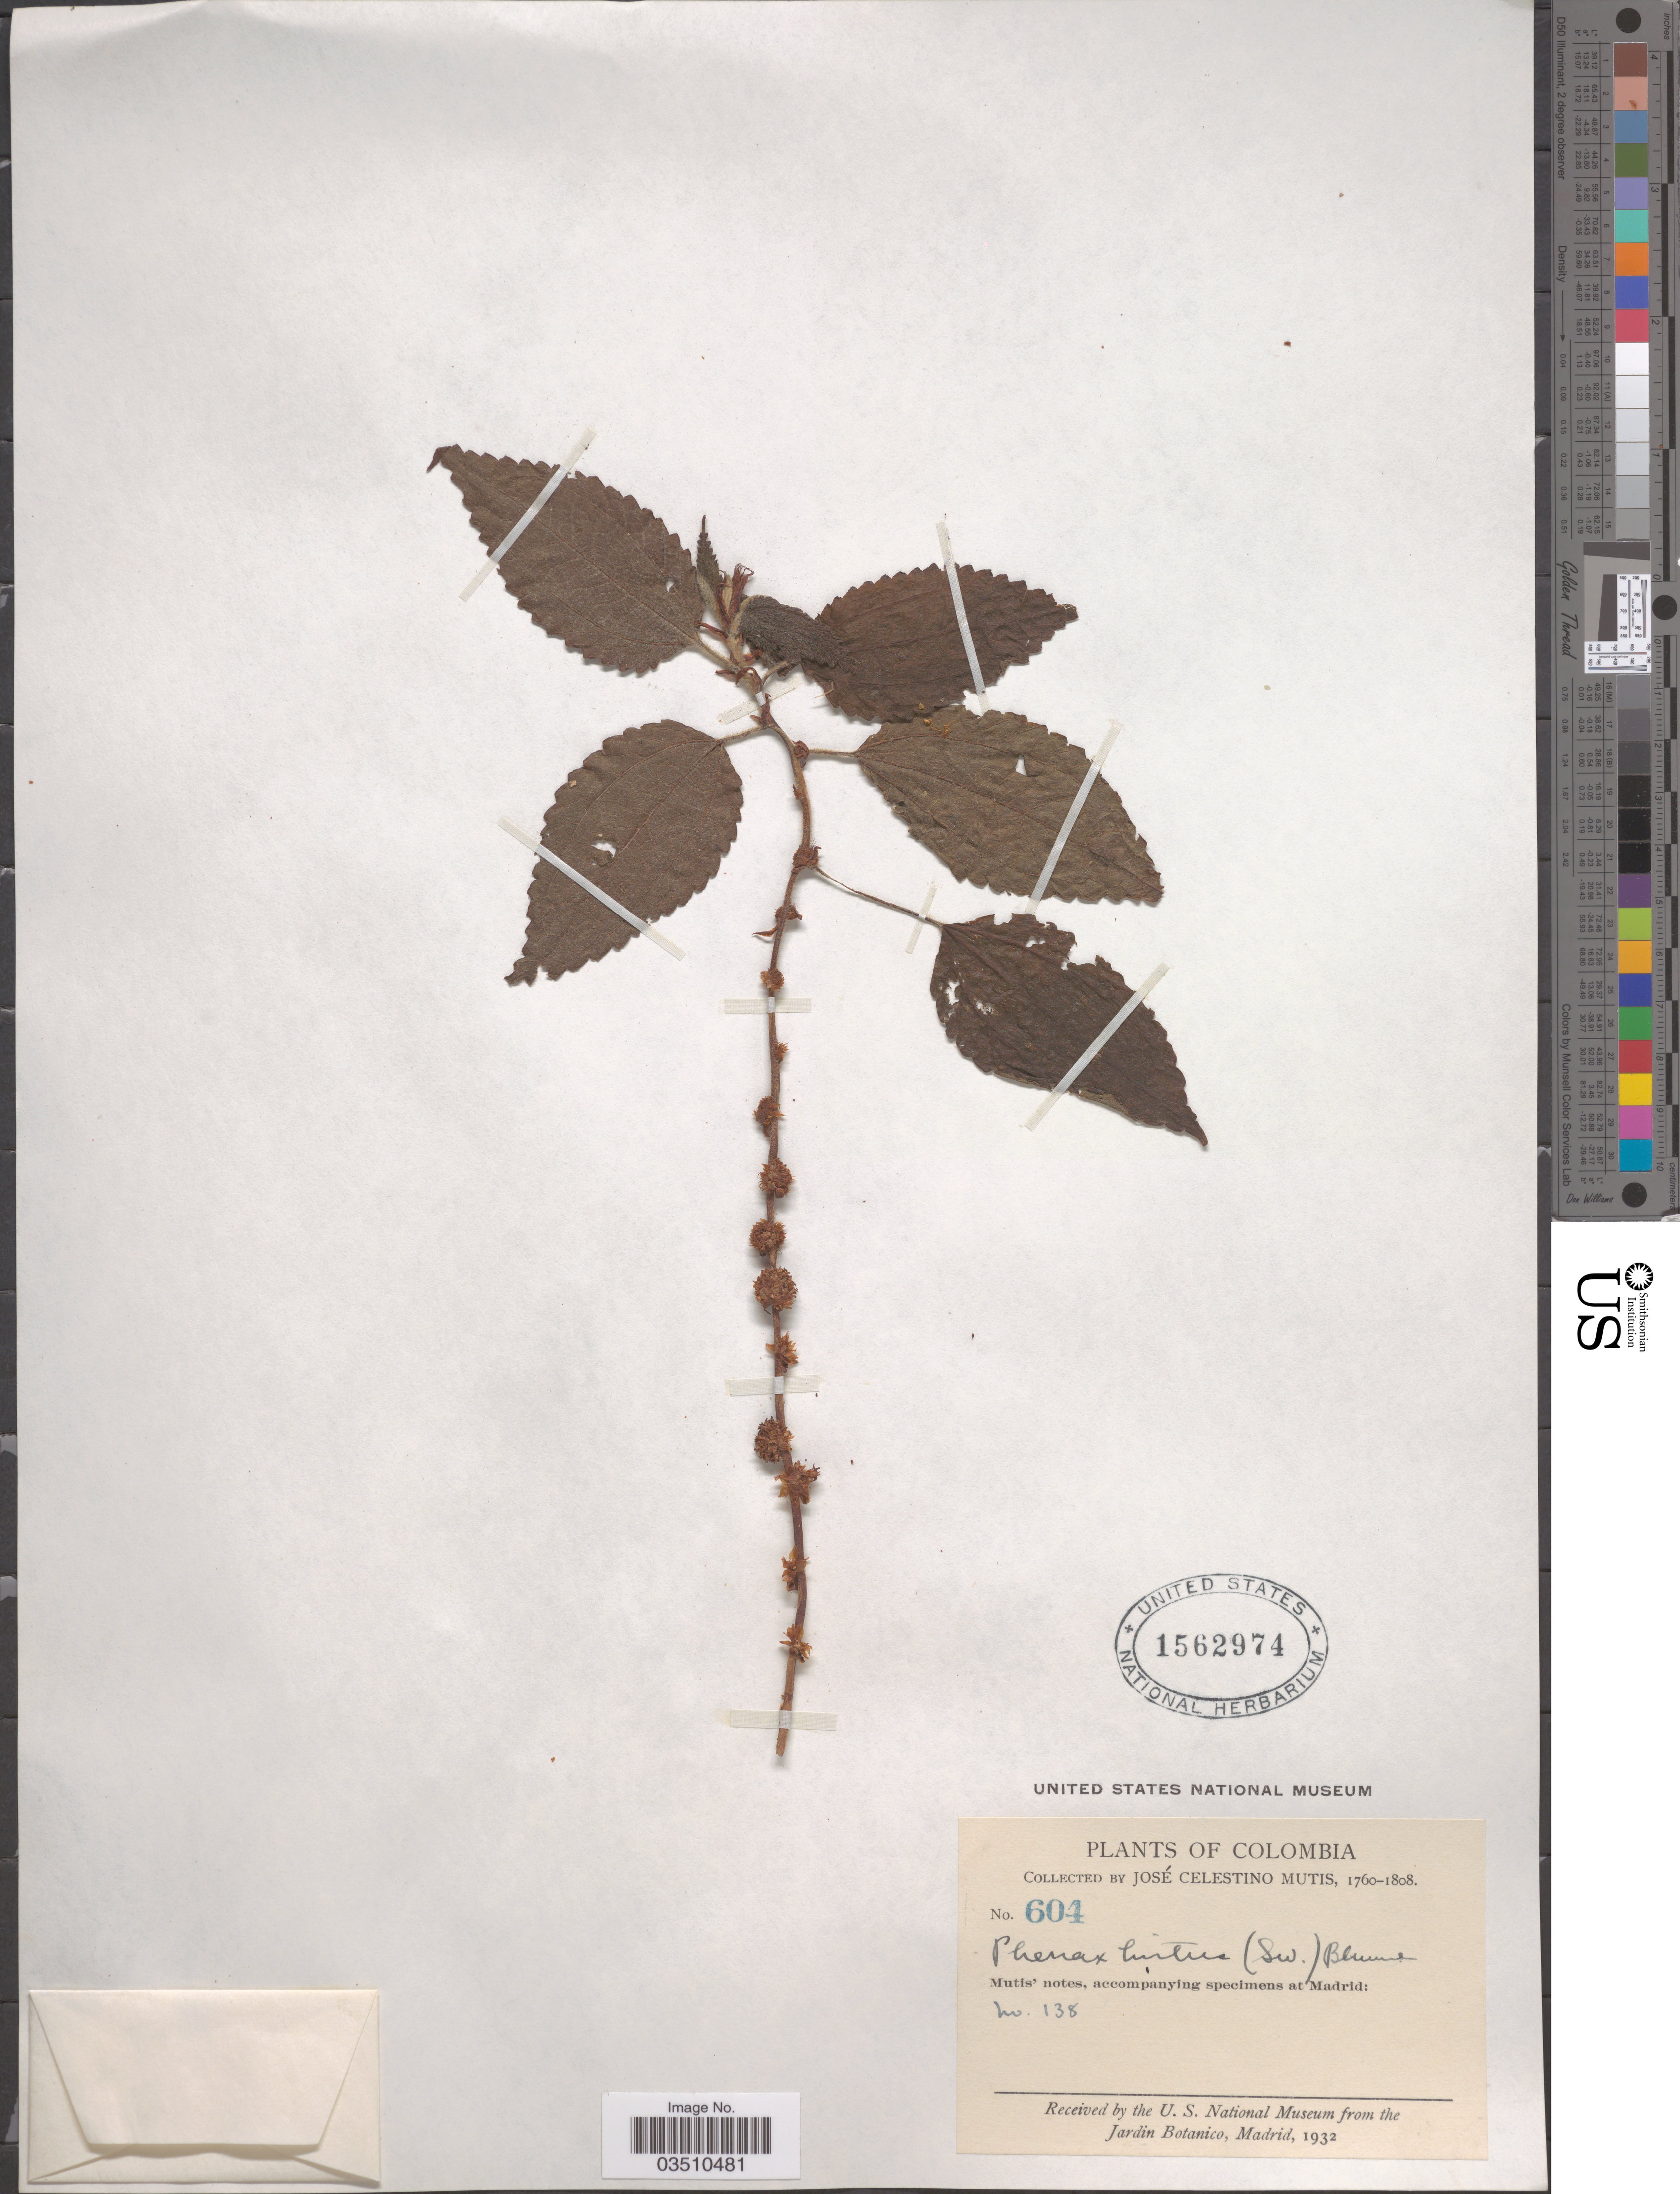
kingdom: Plantae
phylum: Tracheophyta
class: Magnoliopsida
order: Rosales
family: Urticaceae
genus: Phenax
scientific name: Phenax hirtus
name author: (Sw.) Wedd.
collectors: J. C. B. Mutis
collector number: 604/138?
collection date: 1760/1808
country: Colombia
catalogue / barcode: US 1562974